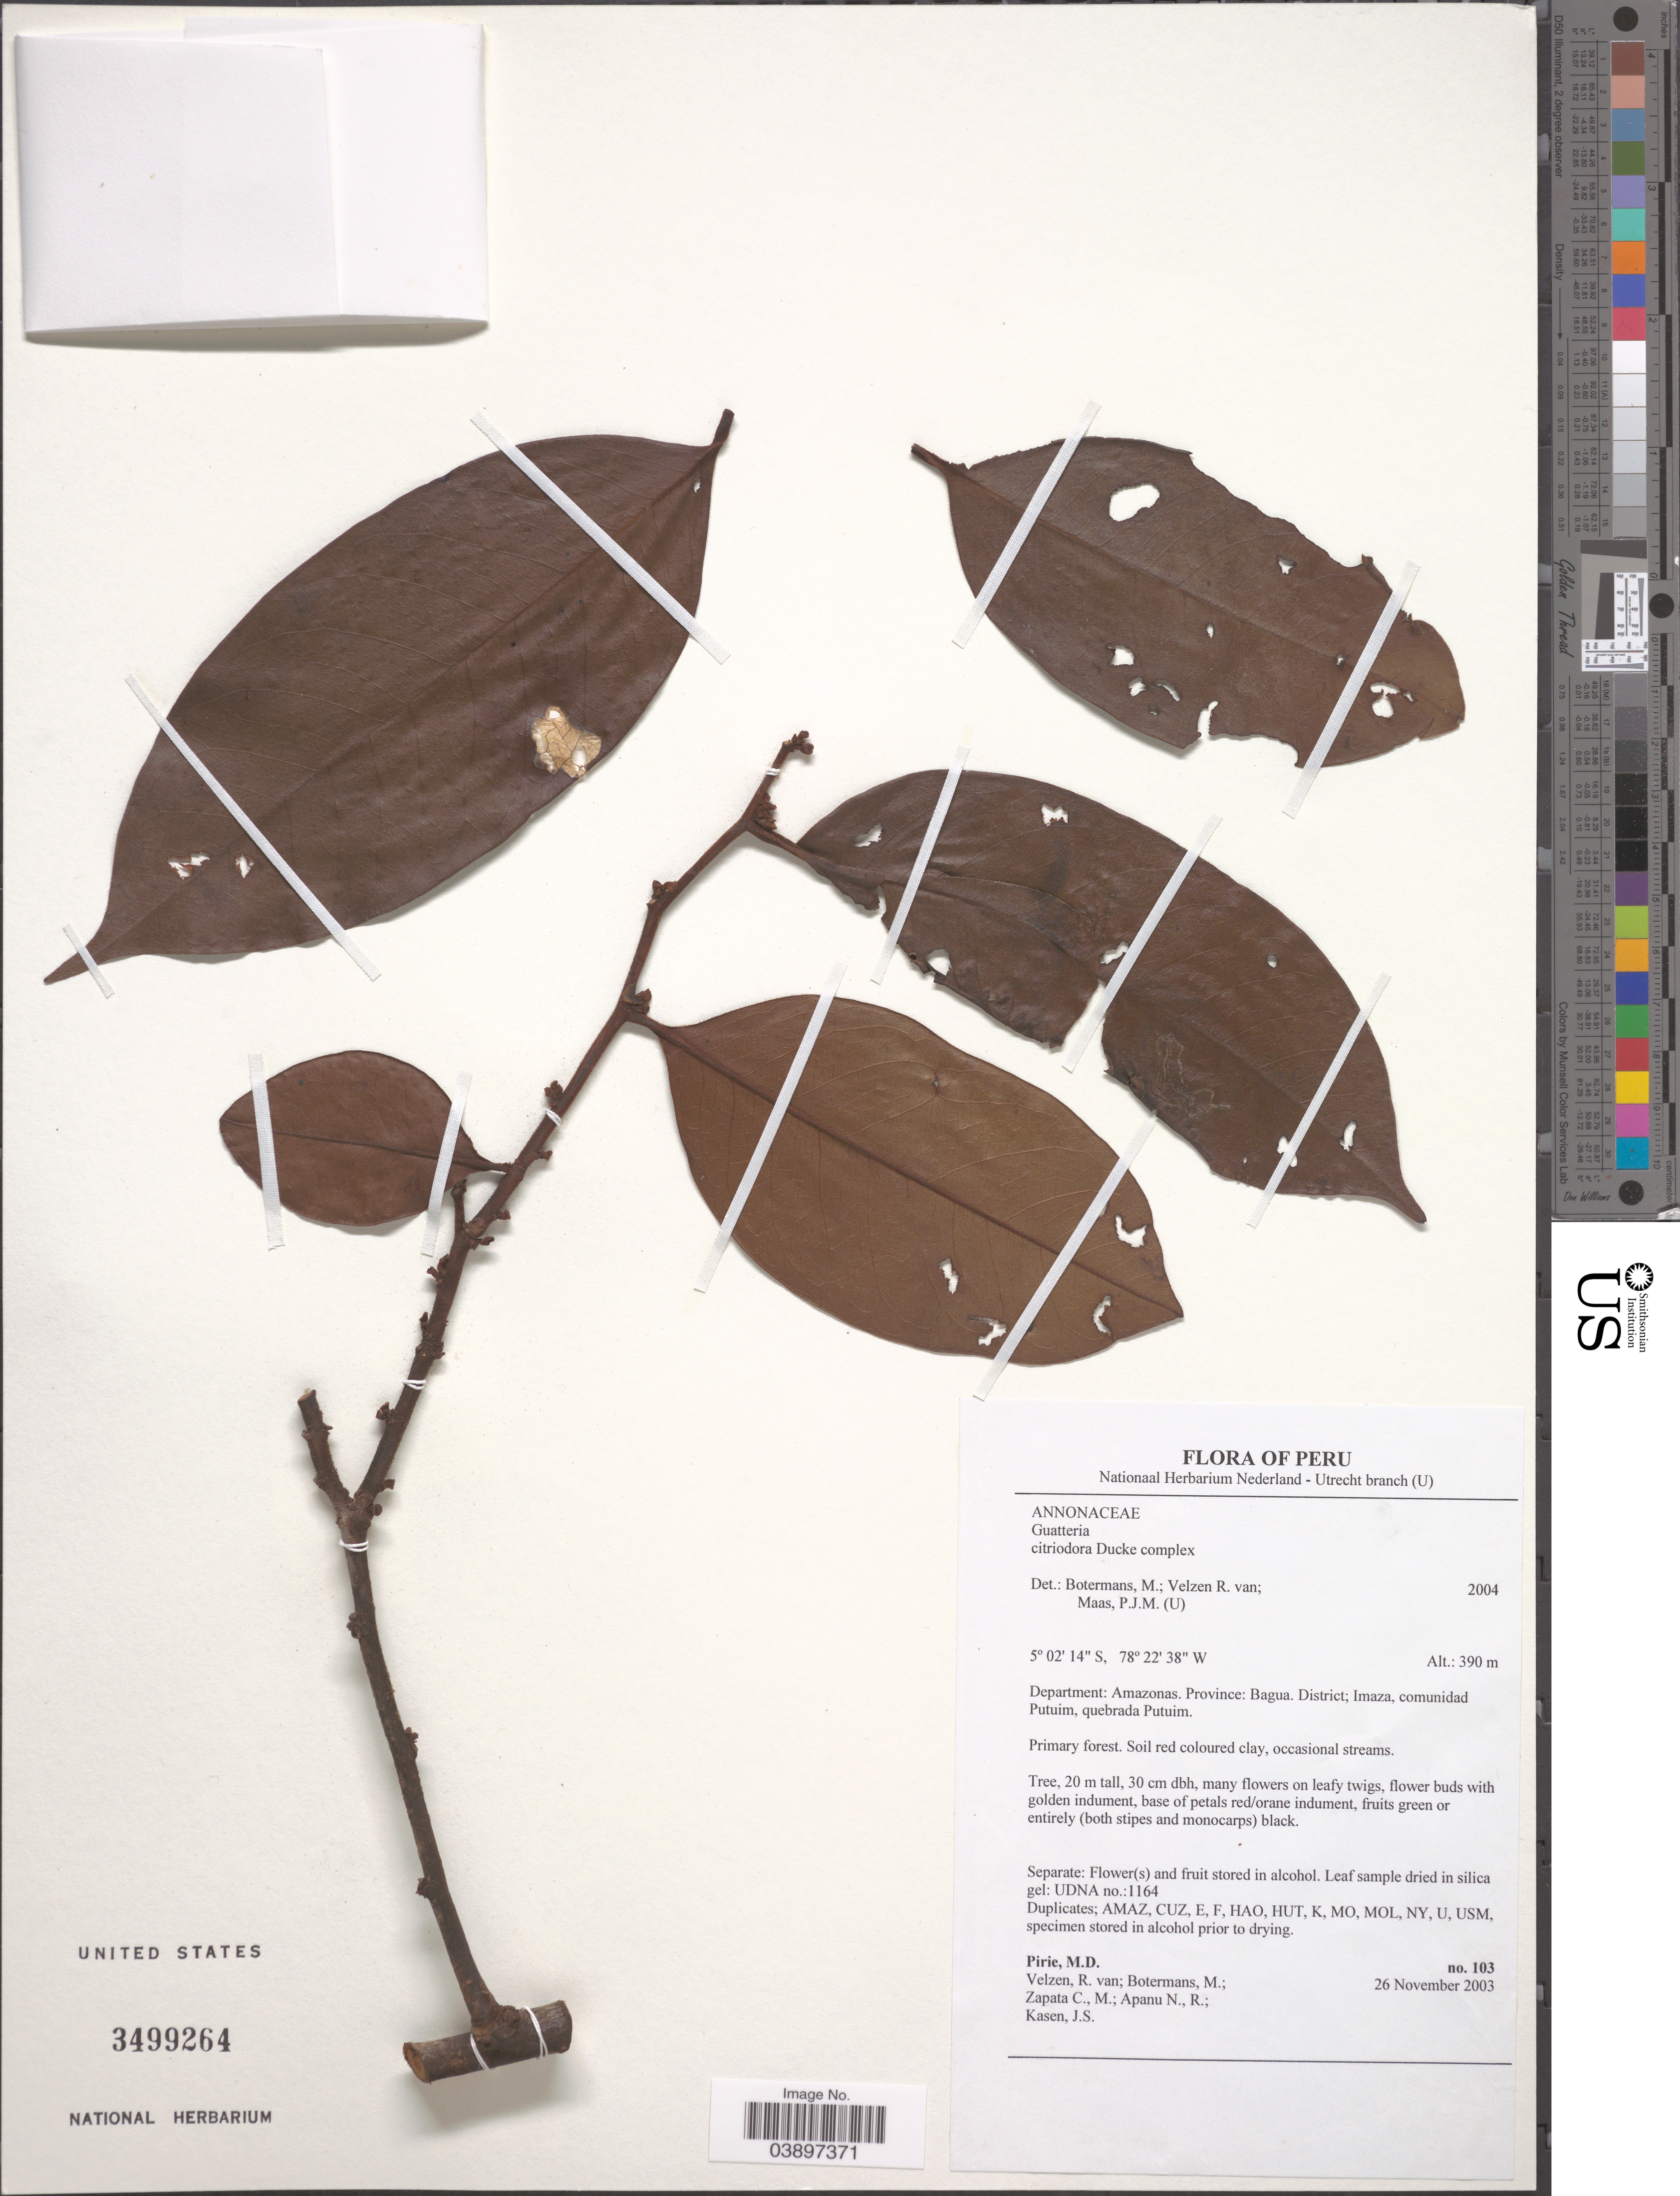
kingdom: Plantae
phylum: Tracheophyta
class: Magnoliopsida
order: Magnoliales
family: Annonaceae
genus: Guatteria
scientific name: Guatteria citriodora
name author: Ducke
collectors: M. Pirie, R. Velzen, M. Botermans, M. Zapata Cruz & et al.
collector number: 103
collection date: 2003-11-26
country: Peru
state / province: Amazonas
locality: Department: Amazonas. Province: Bagua. District; Imaza, comunidad Putuim, quebrada Putuim.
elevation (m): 390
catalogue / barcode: US 3499264